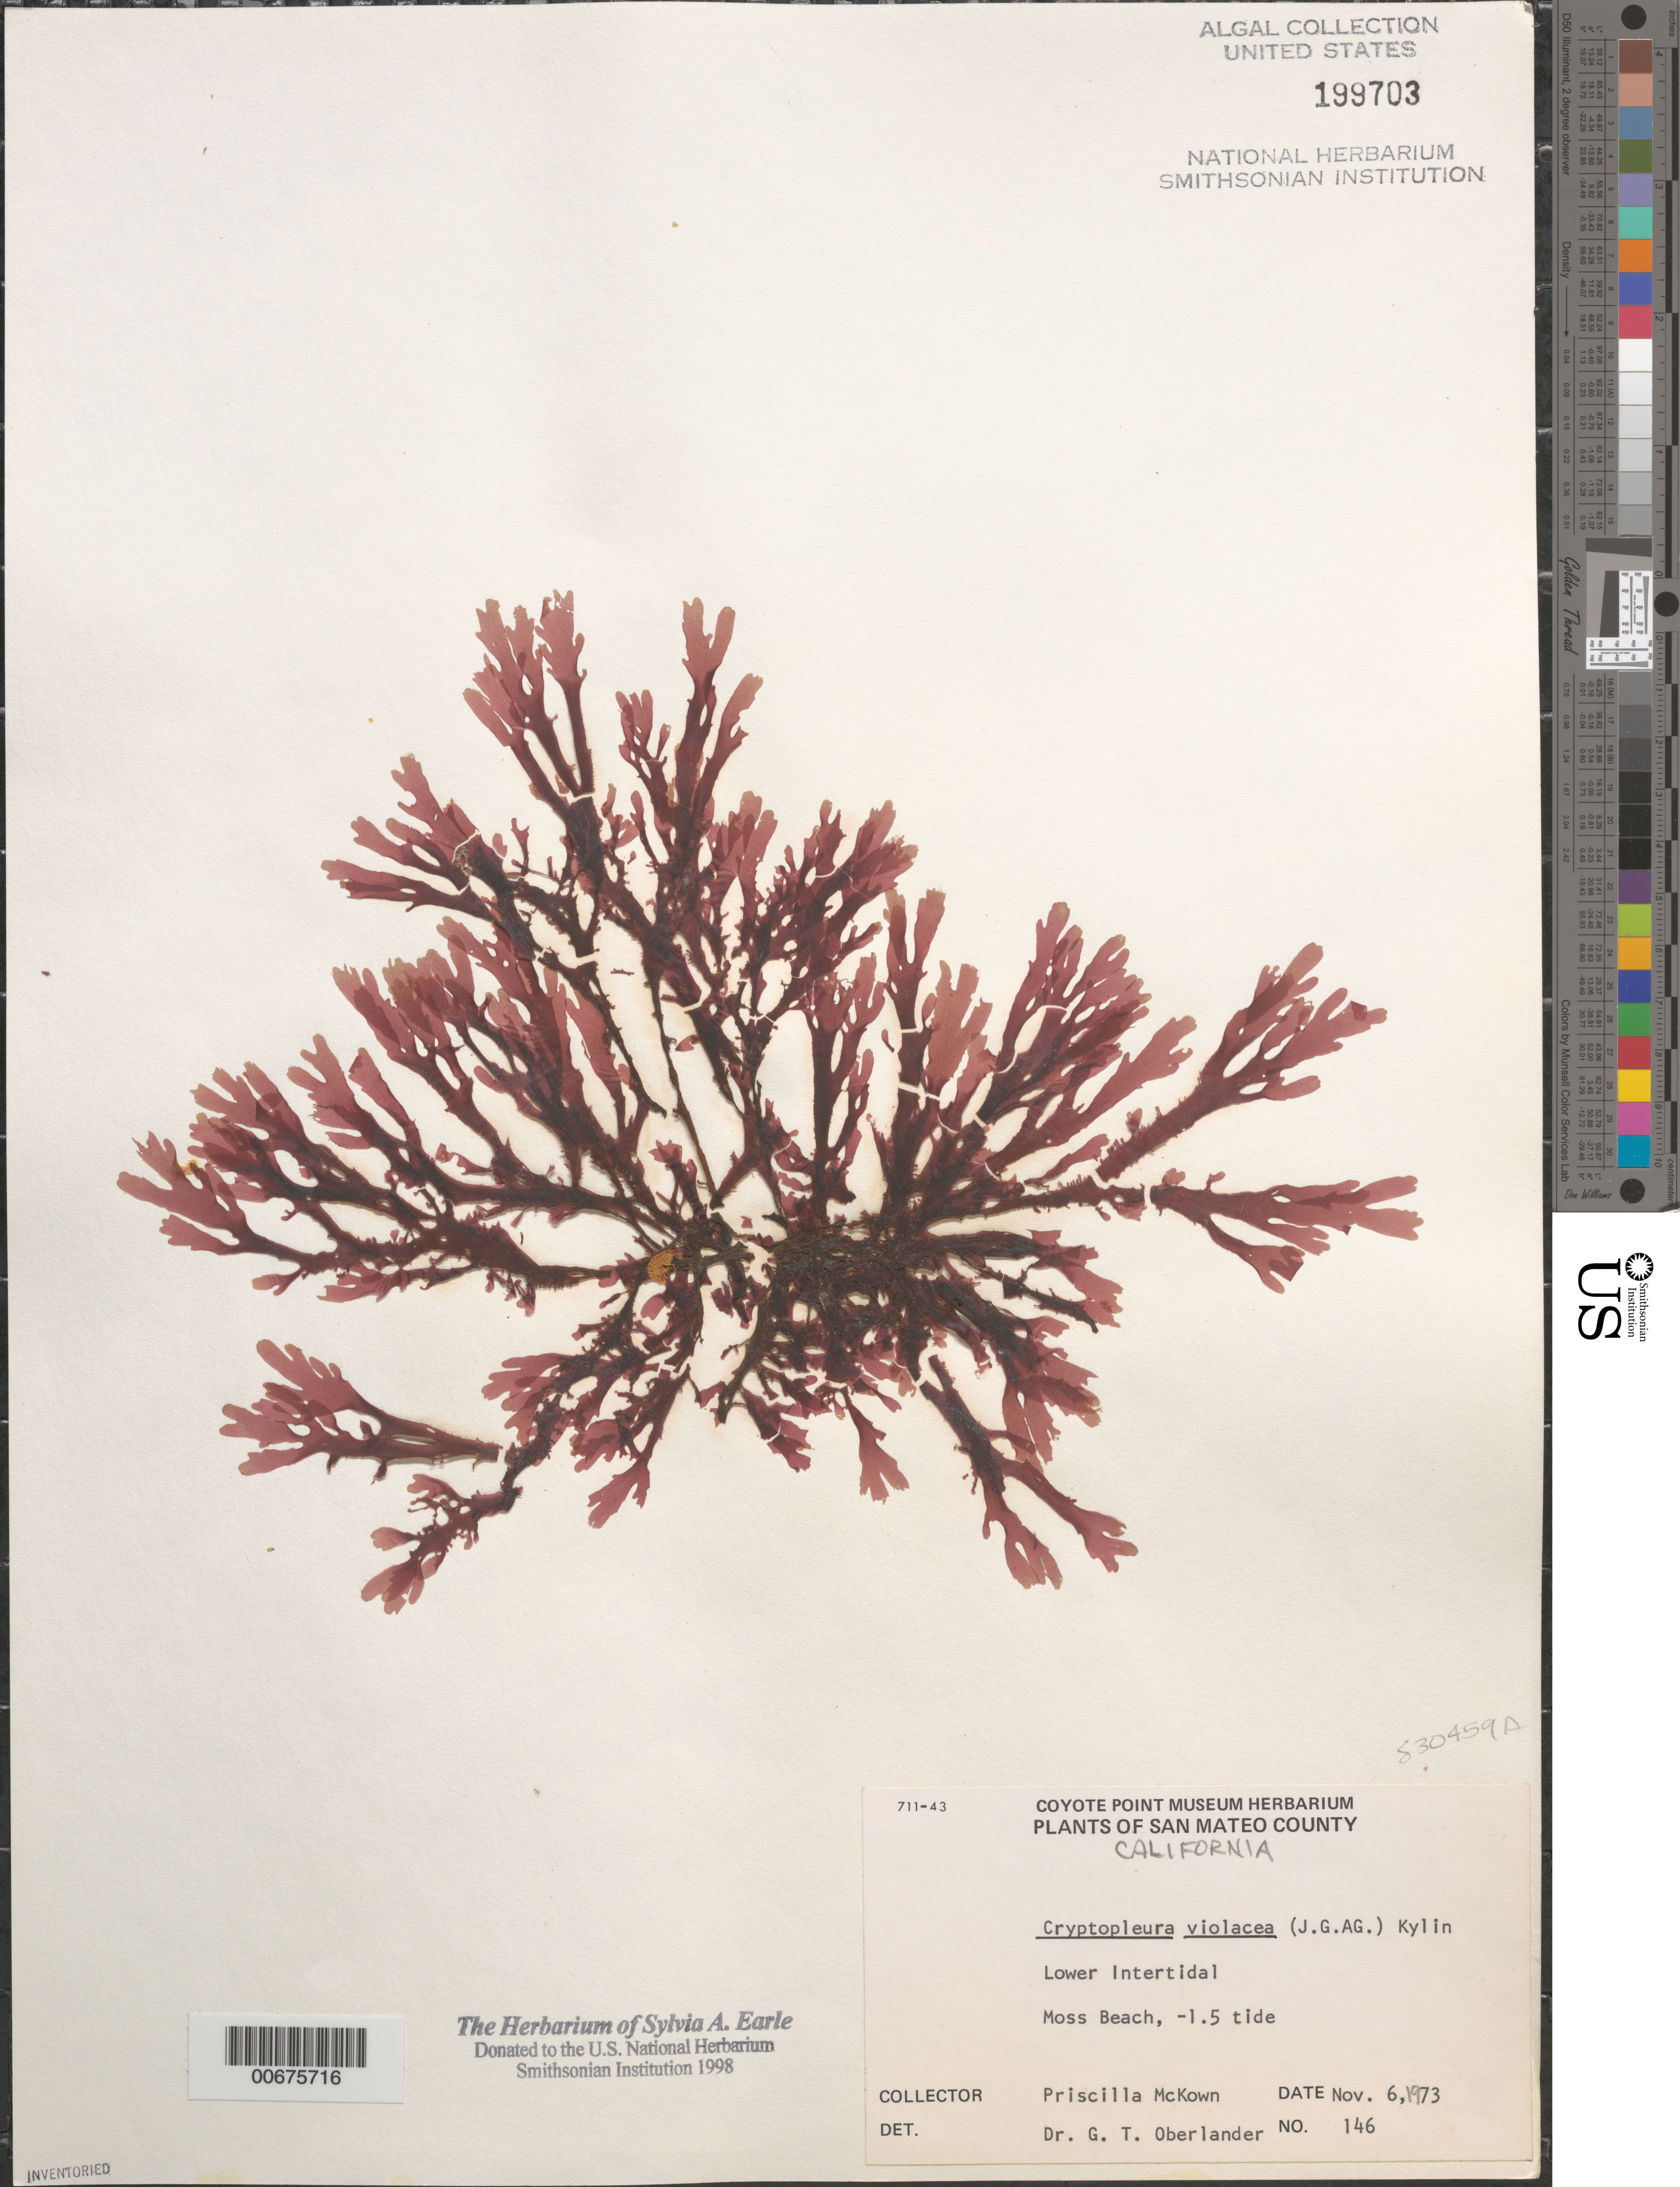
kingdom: Plantae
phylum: Rhodophyta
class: Florideophyceae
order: Ceramiales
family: Delesseriaceae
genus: Cryptopleura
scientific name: Cryptopleura violacea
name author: (J. Ag.) Kylin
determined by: Oberlander, G. T.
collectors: P. McKown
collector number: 146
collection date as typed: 06 Nov 1973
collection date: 1973-11-06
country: United States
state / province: California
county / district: San Mateo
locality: Moss Beach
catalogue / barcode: US 199703